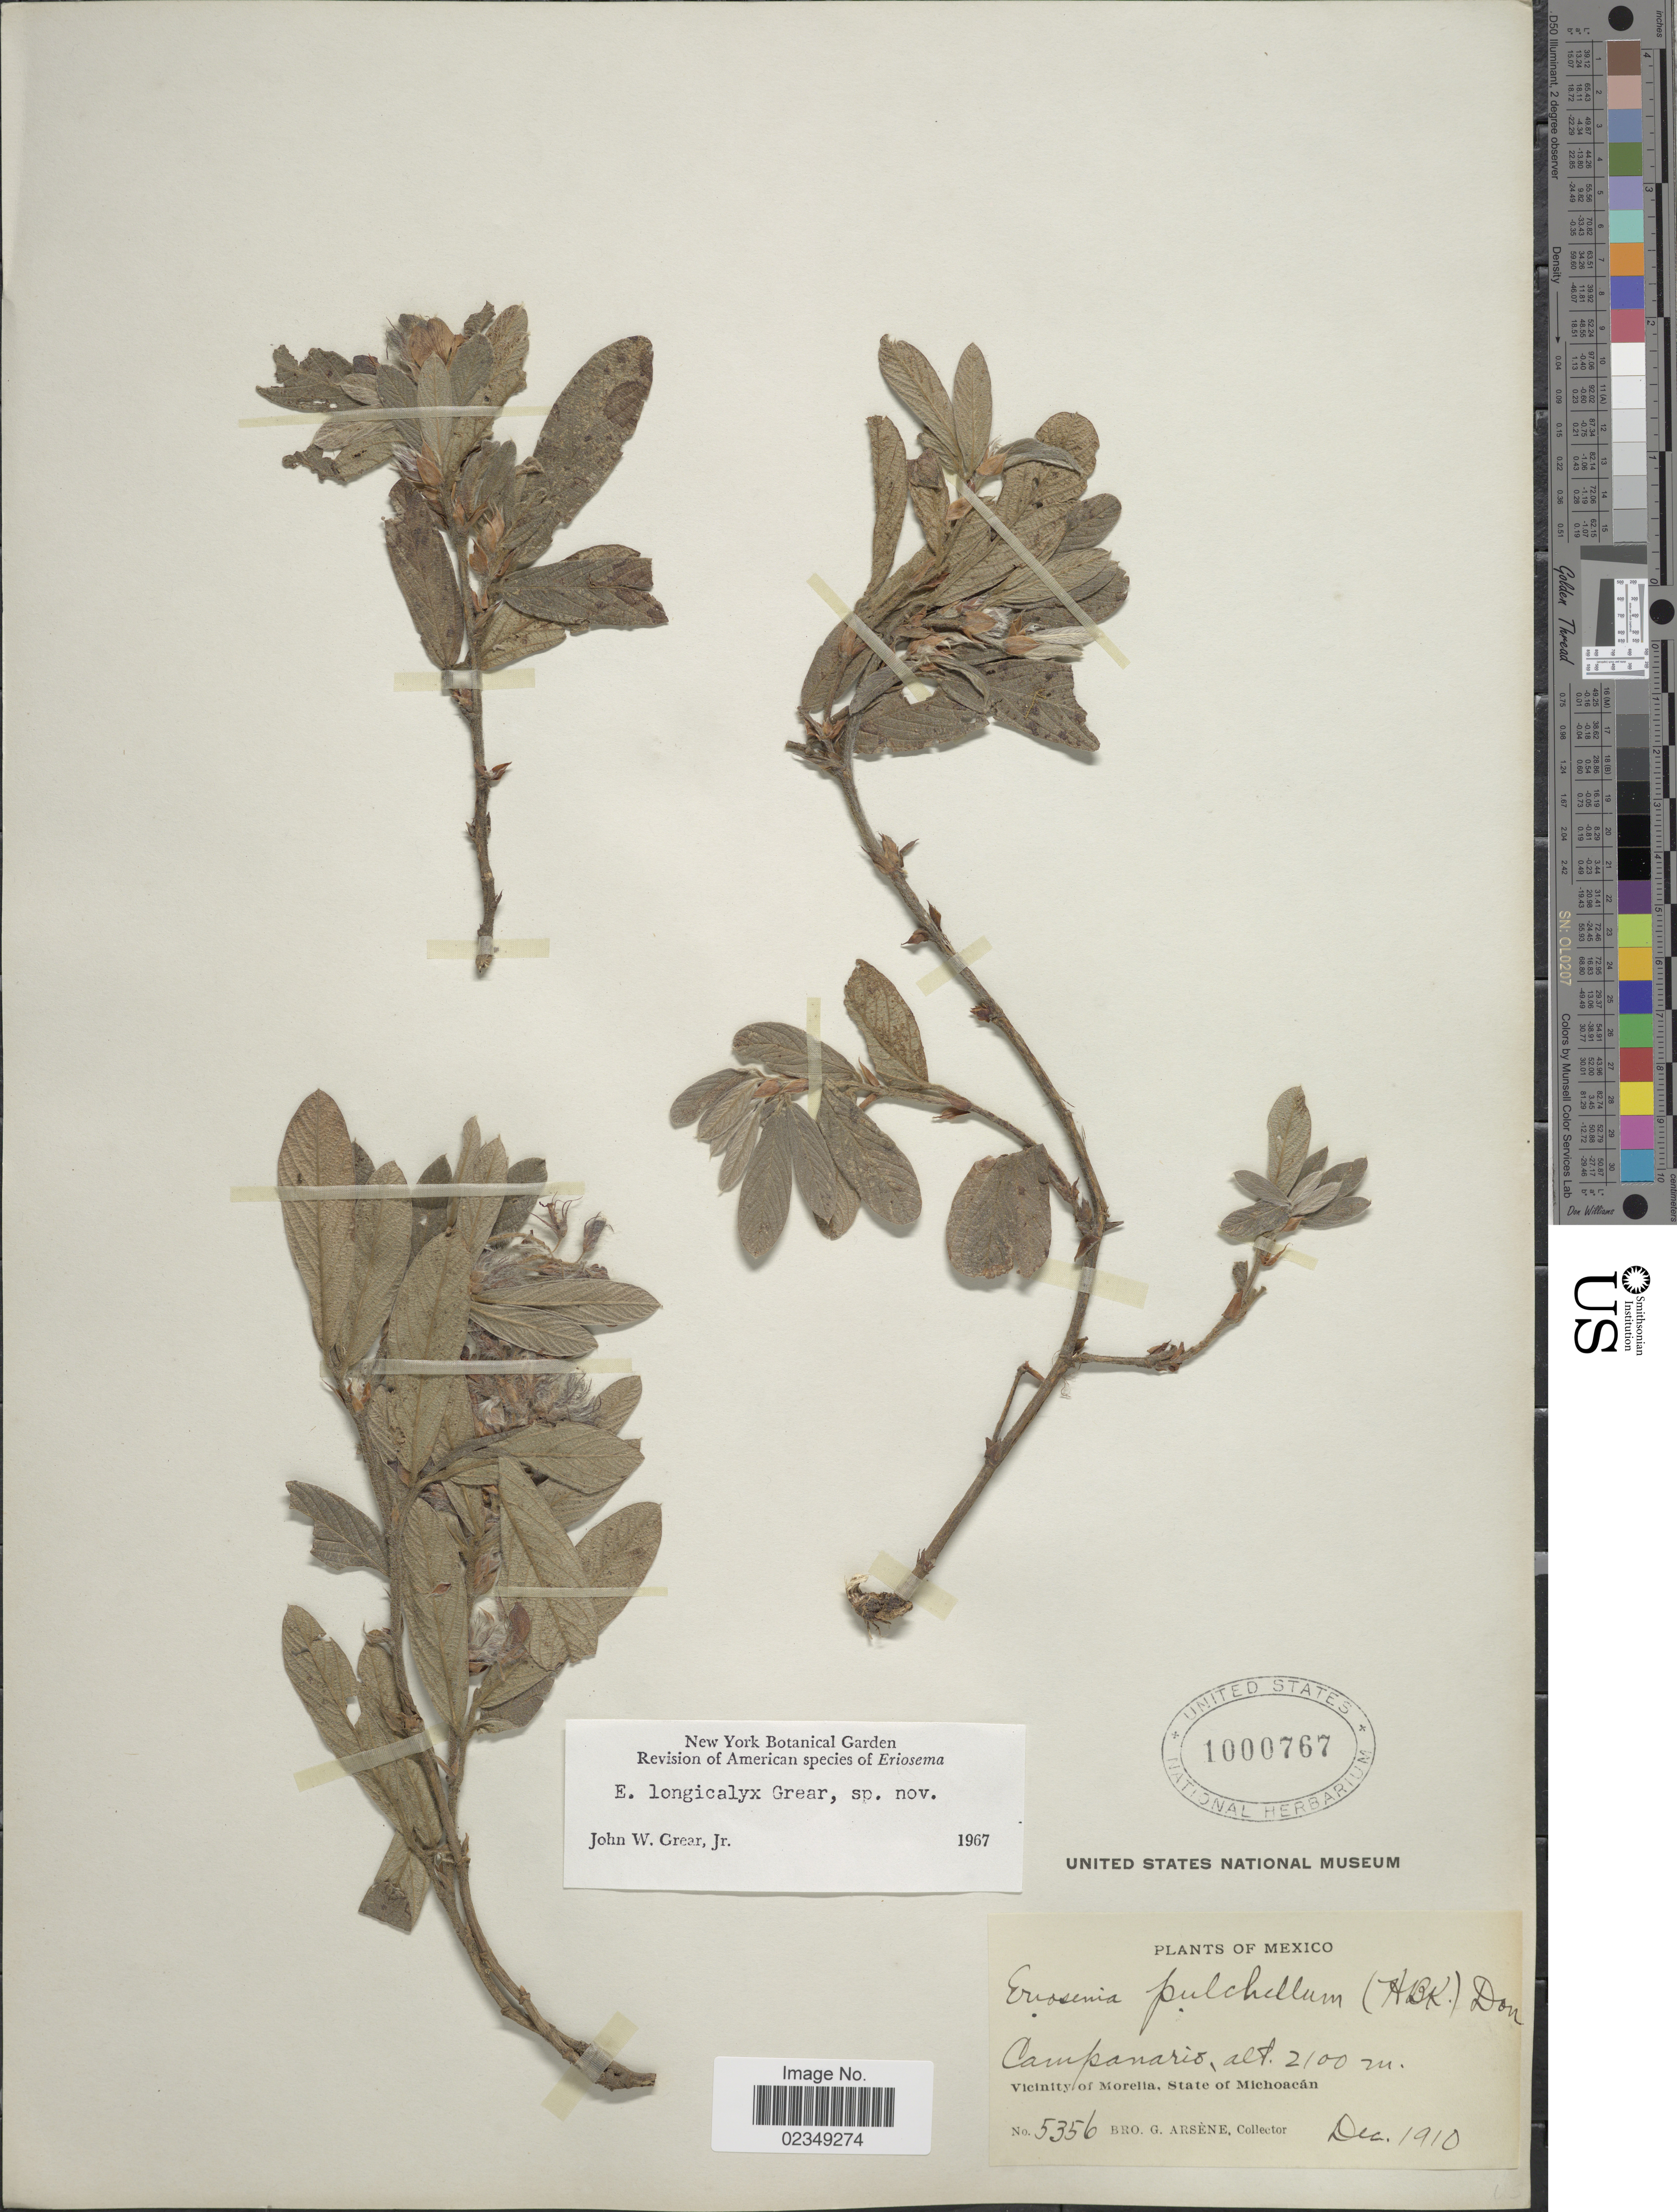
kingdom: Plantae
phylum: Tracheophyta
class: Magnoliopsida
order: Fabales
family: Fabaceae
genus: Eriosema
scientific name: Eriosema longicalyx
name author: Grear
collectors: Bro. G. Arsène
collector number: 5356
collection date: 1910-12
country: Mexico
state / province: Michoacán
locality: Campanario, Vicinity of Morelia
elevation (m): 2100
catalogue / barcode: US 1000767